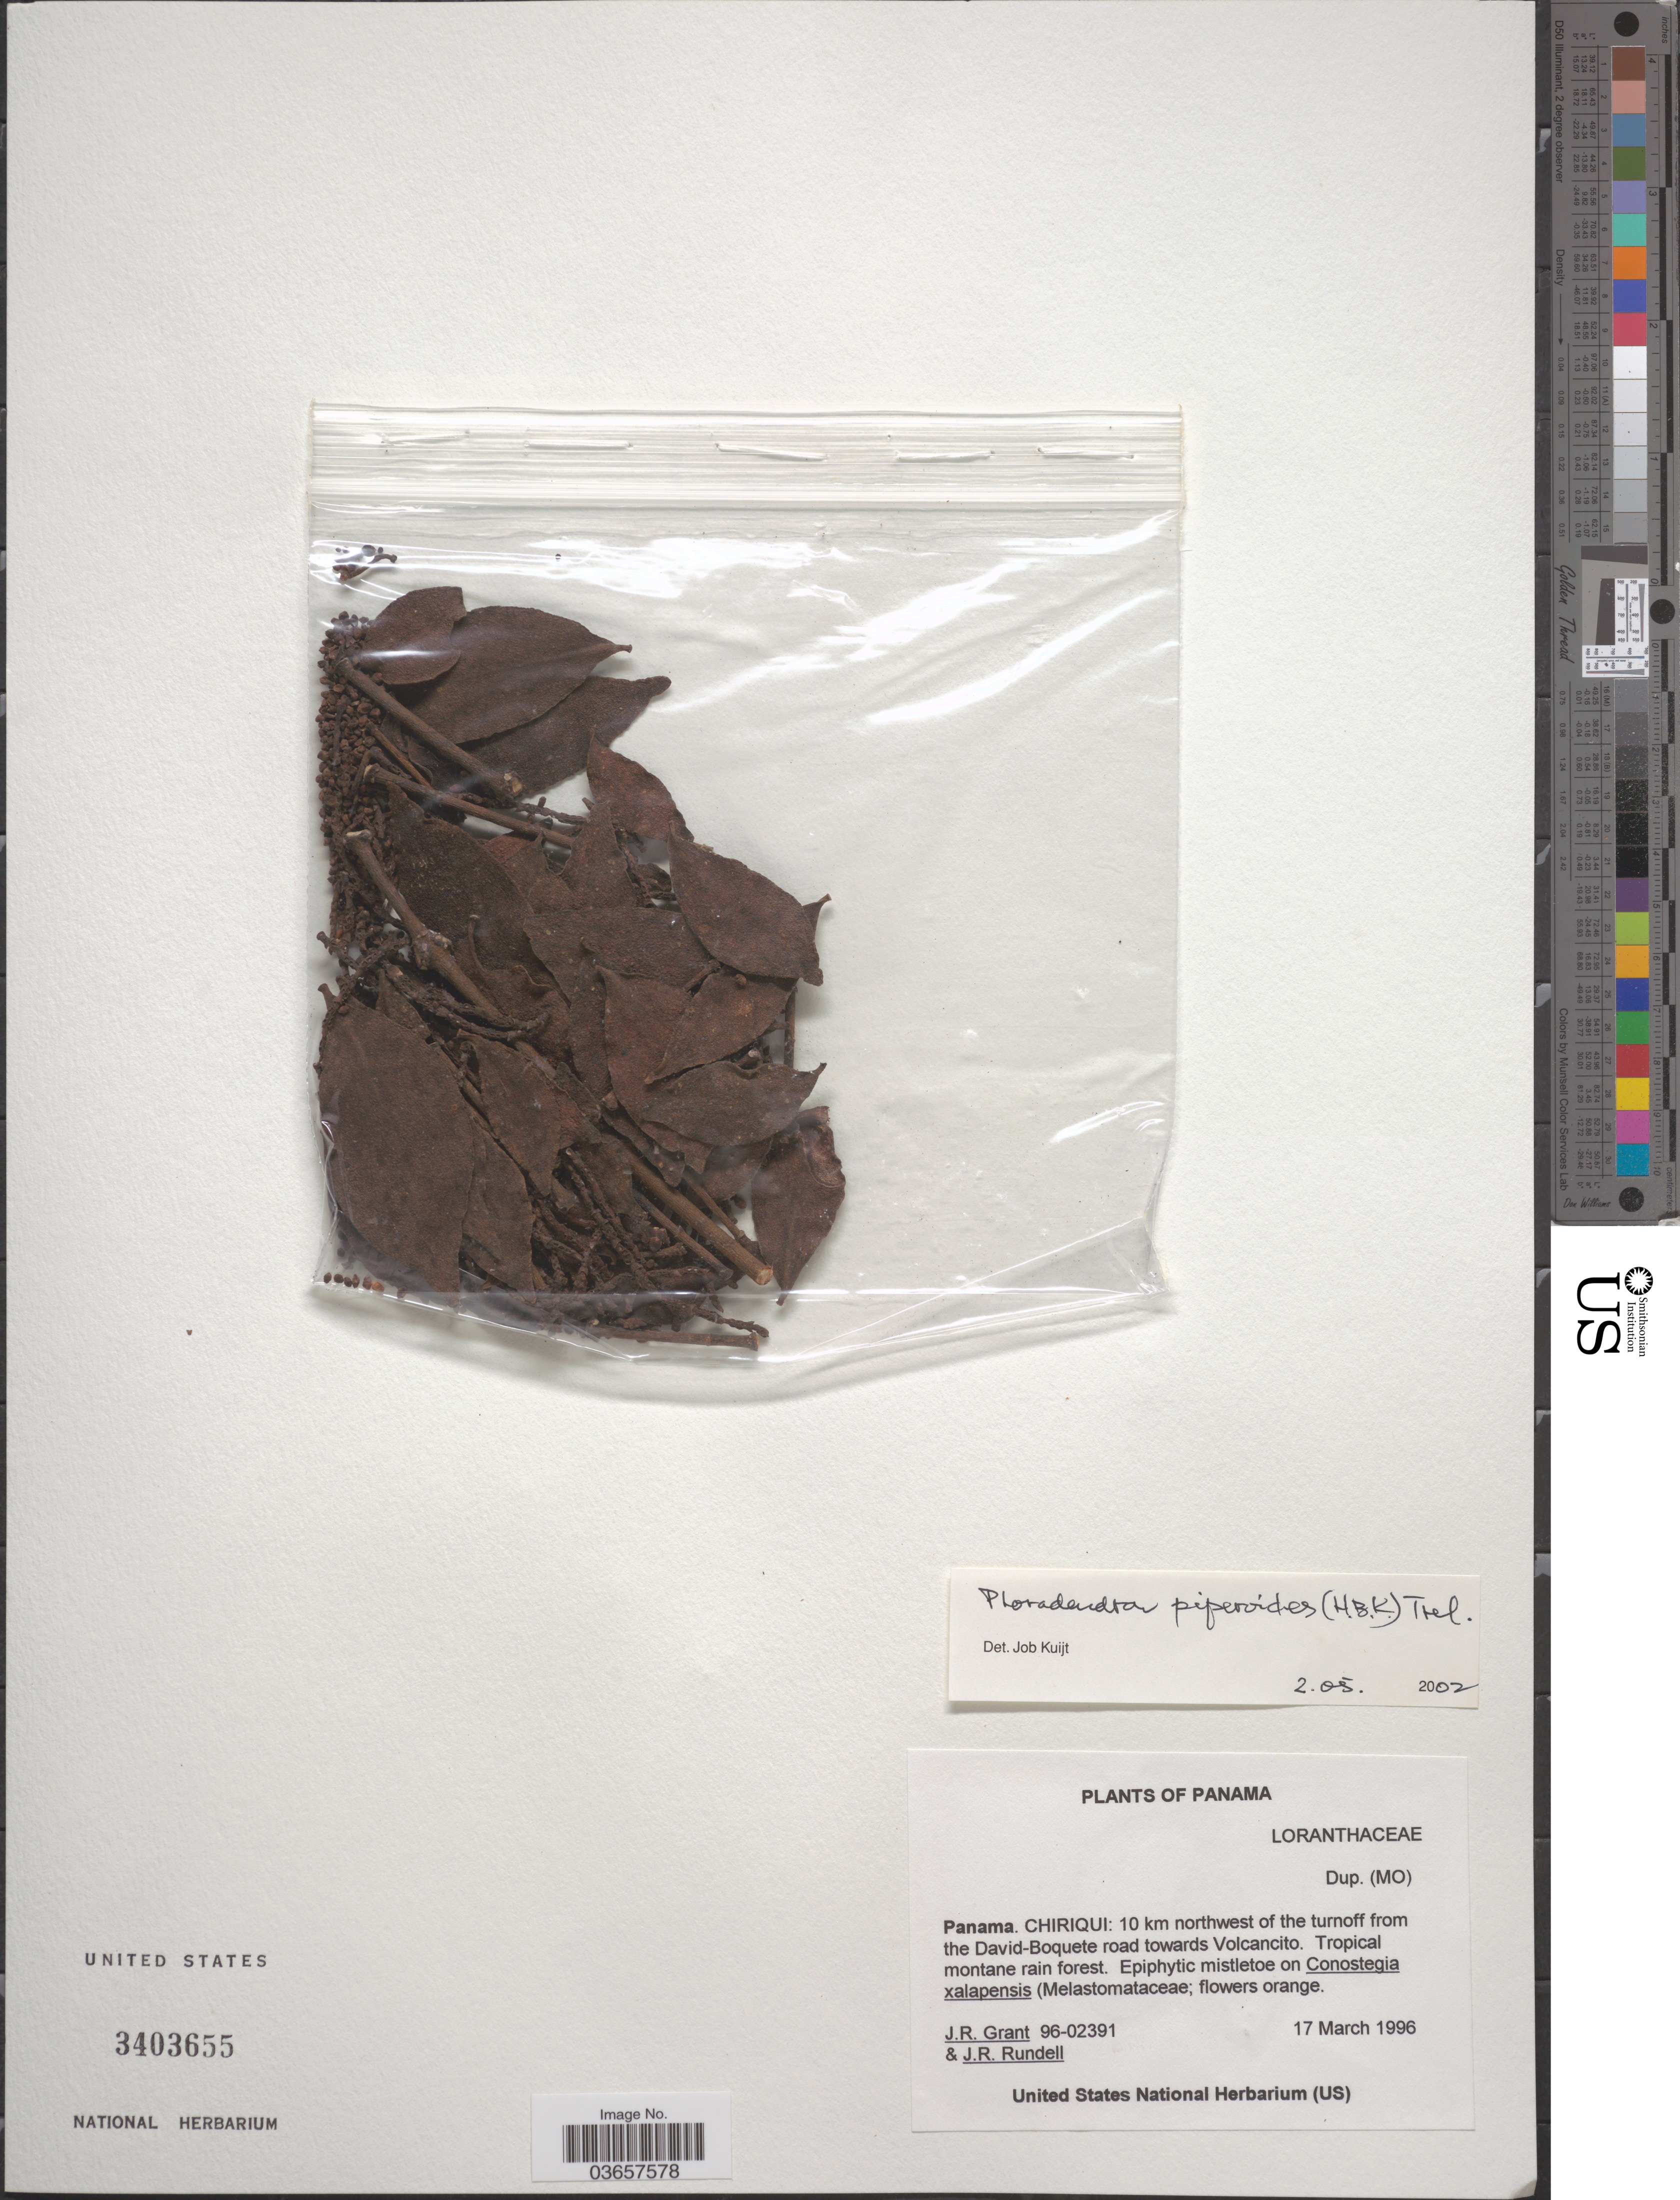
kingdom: Plantae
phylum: Tracheophyta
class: Magnoliopsida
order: Santalales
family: Viscaceae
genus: Phoradendron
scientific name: Phoradendron piperoides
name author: (Kunth) Trel.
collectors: J. Grant & J. R. Rundell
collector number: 96-02391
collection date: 1996-03-17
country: Panama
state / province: Chiriqui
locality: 10 km northwest of the turnoff from the Davin-Boquete road towards Volcancito.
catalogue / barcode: US 3403655